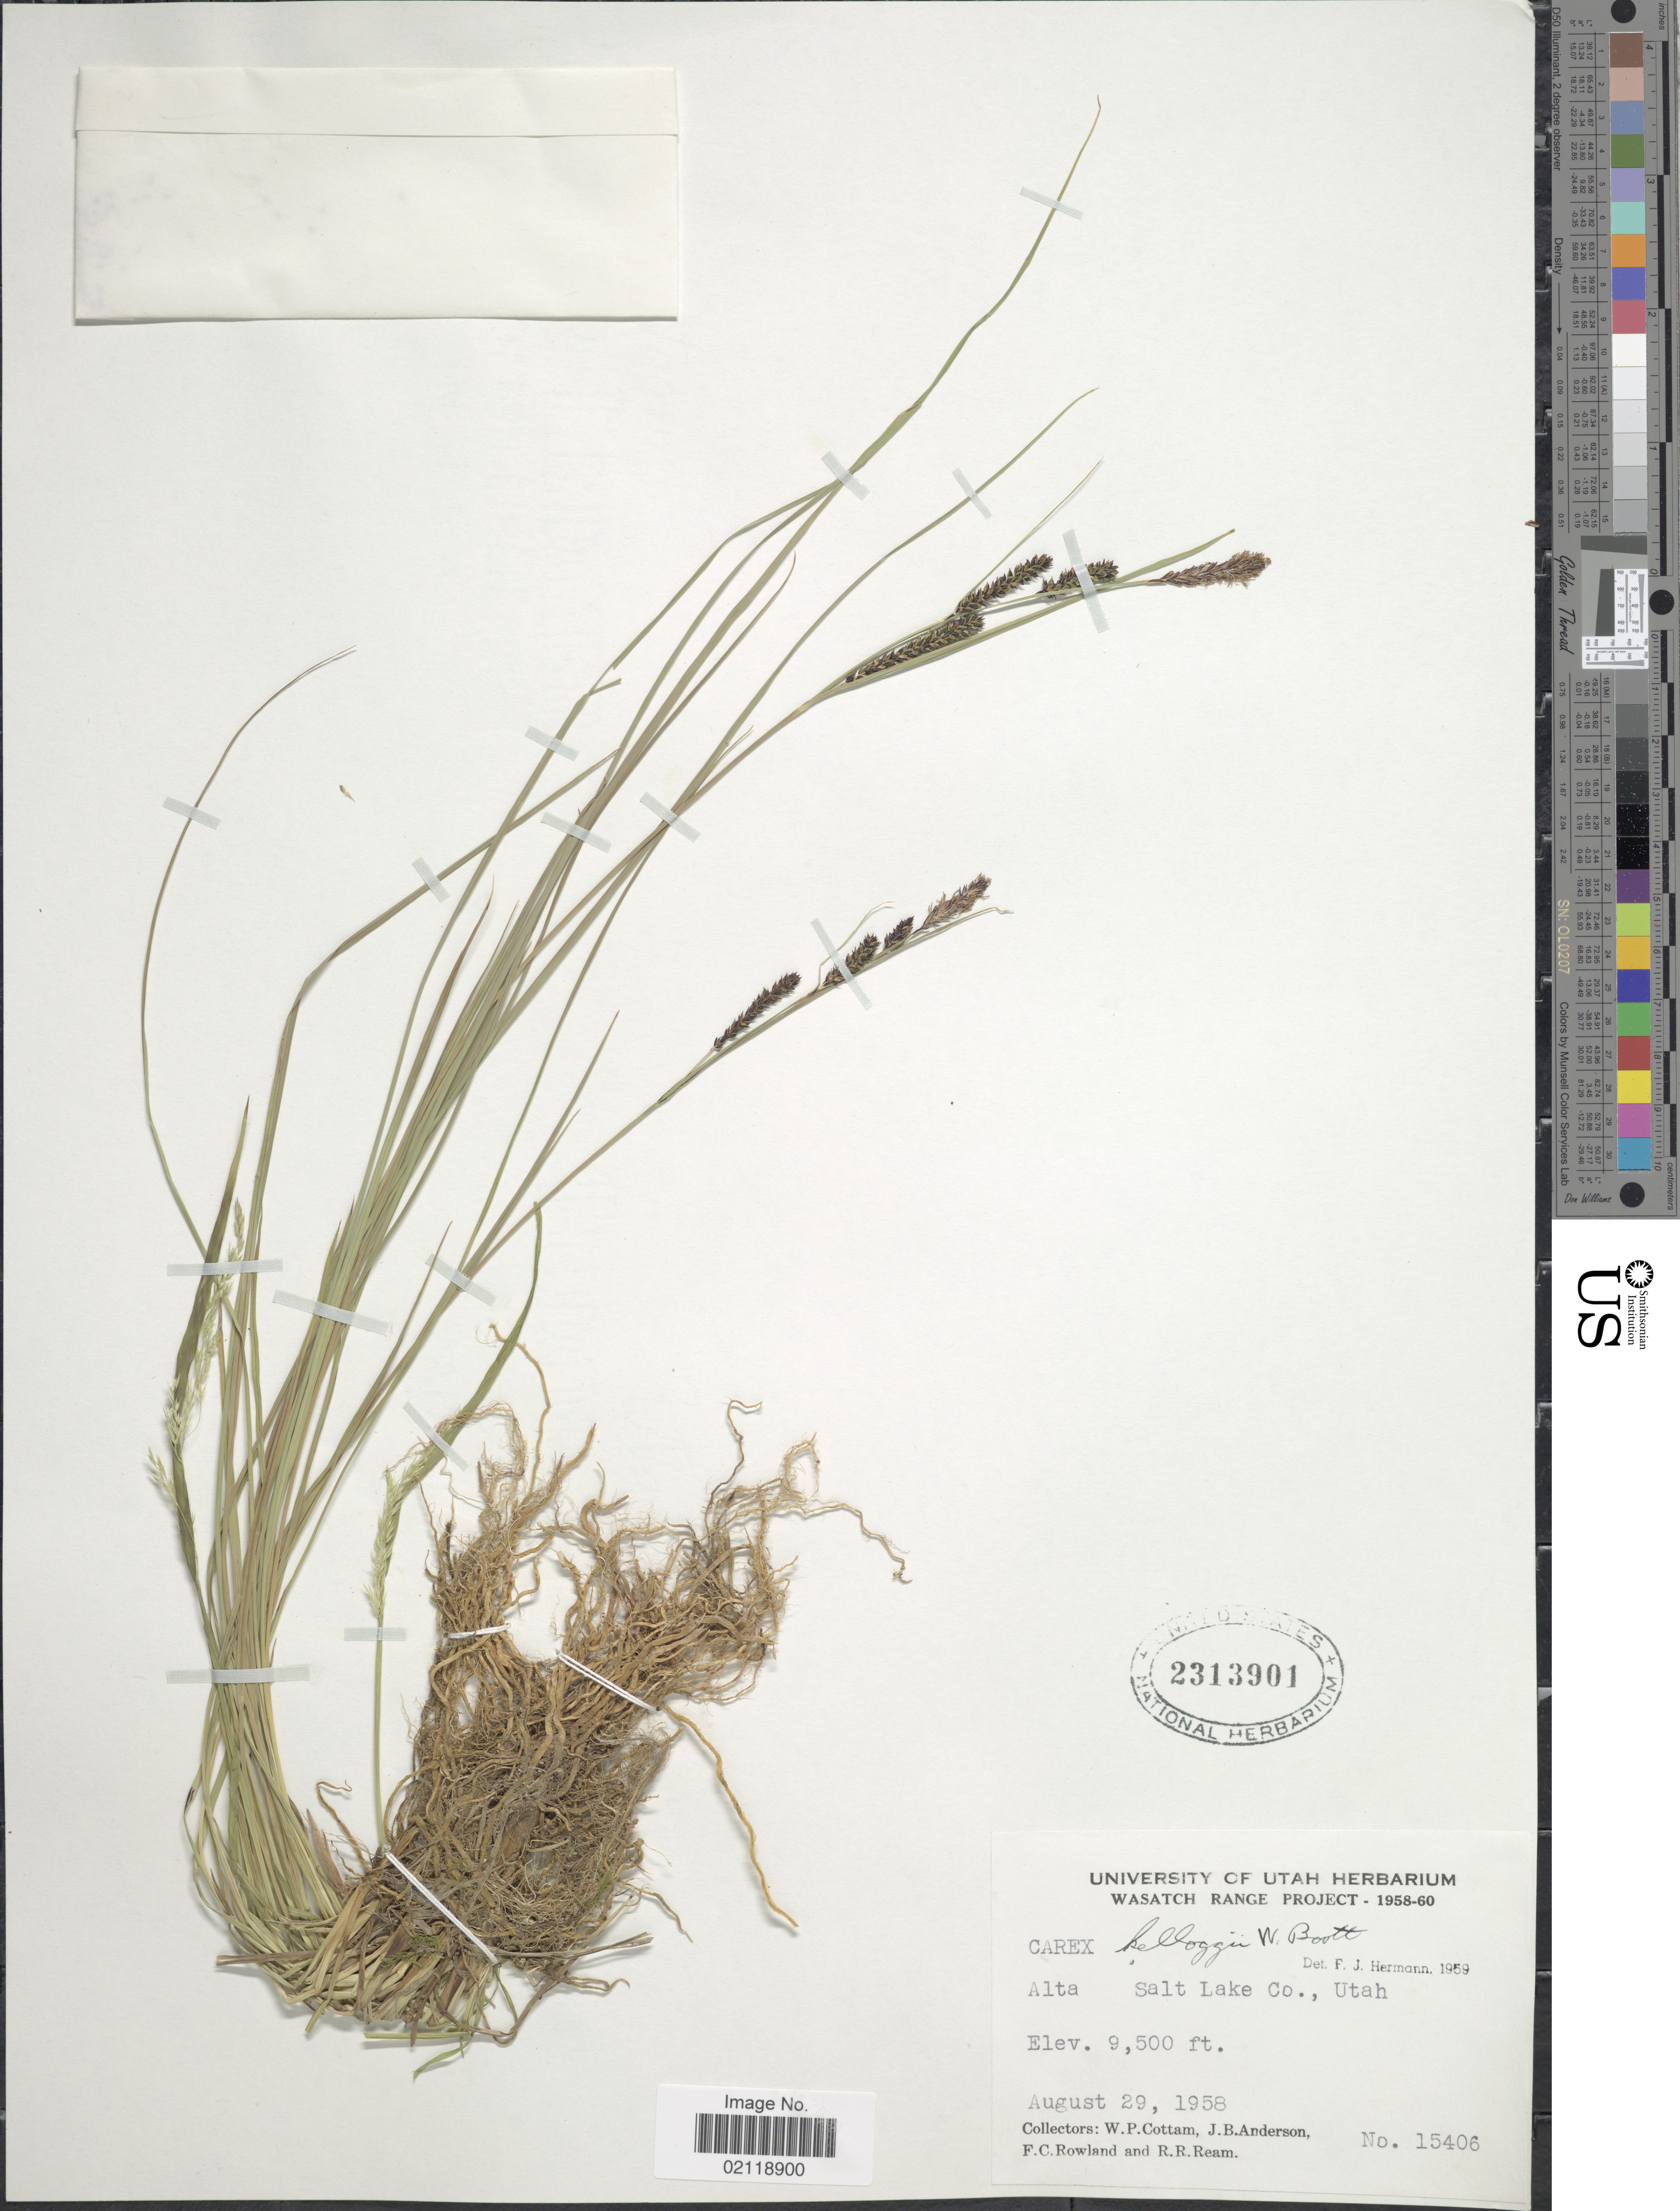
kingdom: Plantae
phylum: Tracheophyta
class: Liliopsida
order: Poales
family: Cyperaceae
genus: Carex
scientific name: Carex kelloggii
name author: W. Boott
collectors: W. Cottam, J. B. Anderson, F. Rowland & R. Ream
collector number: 15406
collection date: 1958-08-29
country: United States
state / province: Utah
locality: Alta, Salt Lake Co., Wasatch Range.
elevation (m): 2896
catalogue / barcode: US 2313901